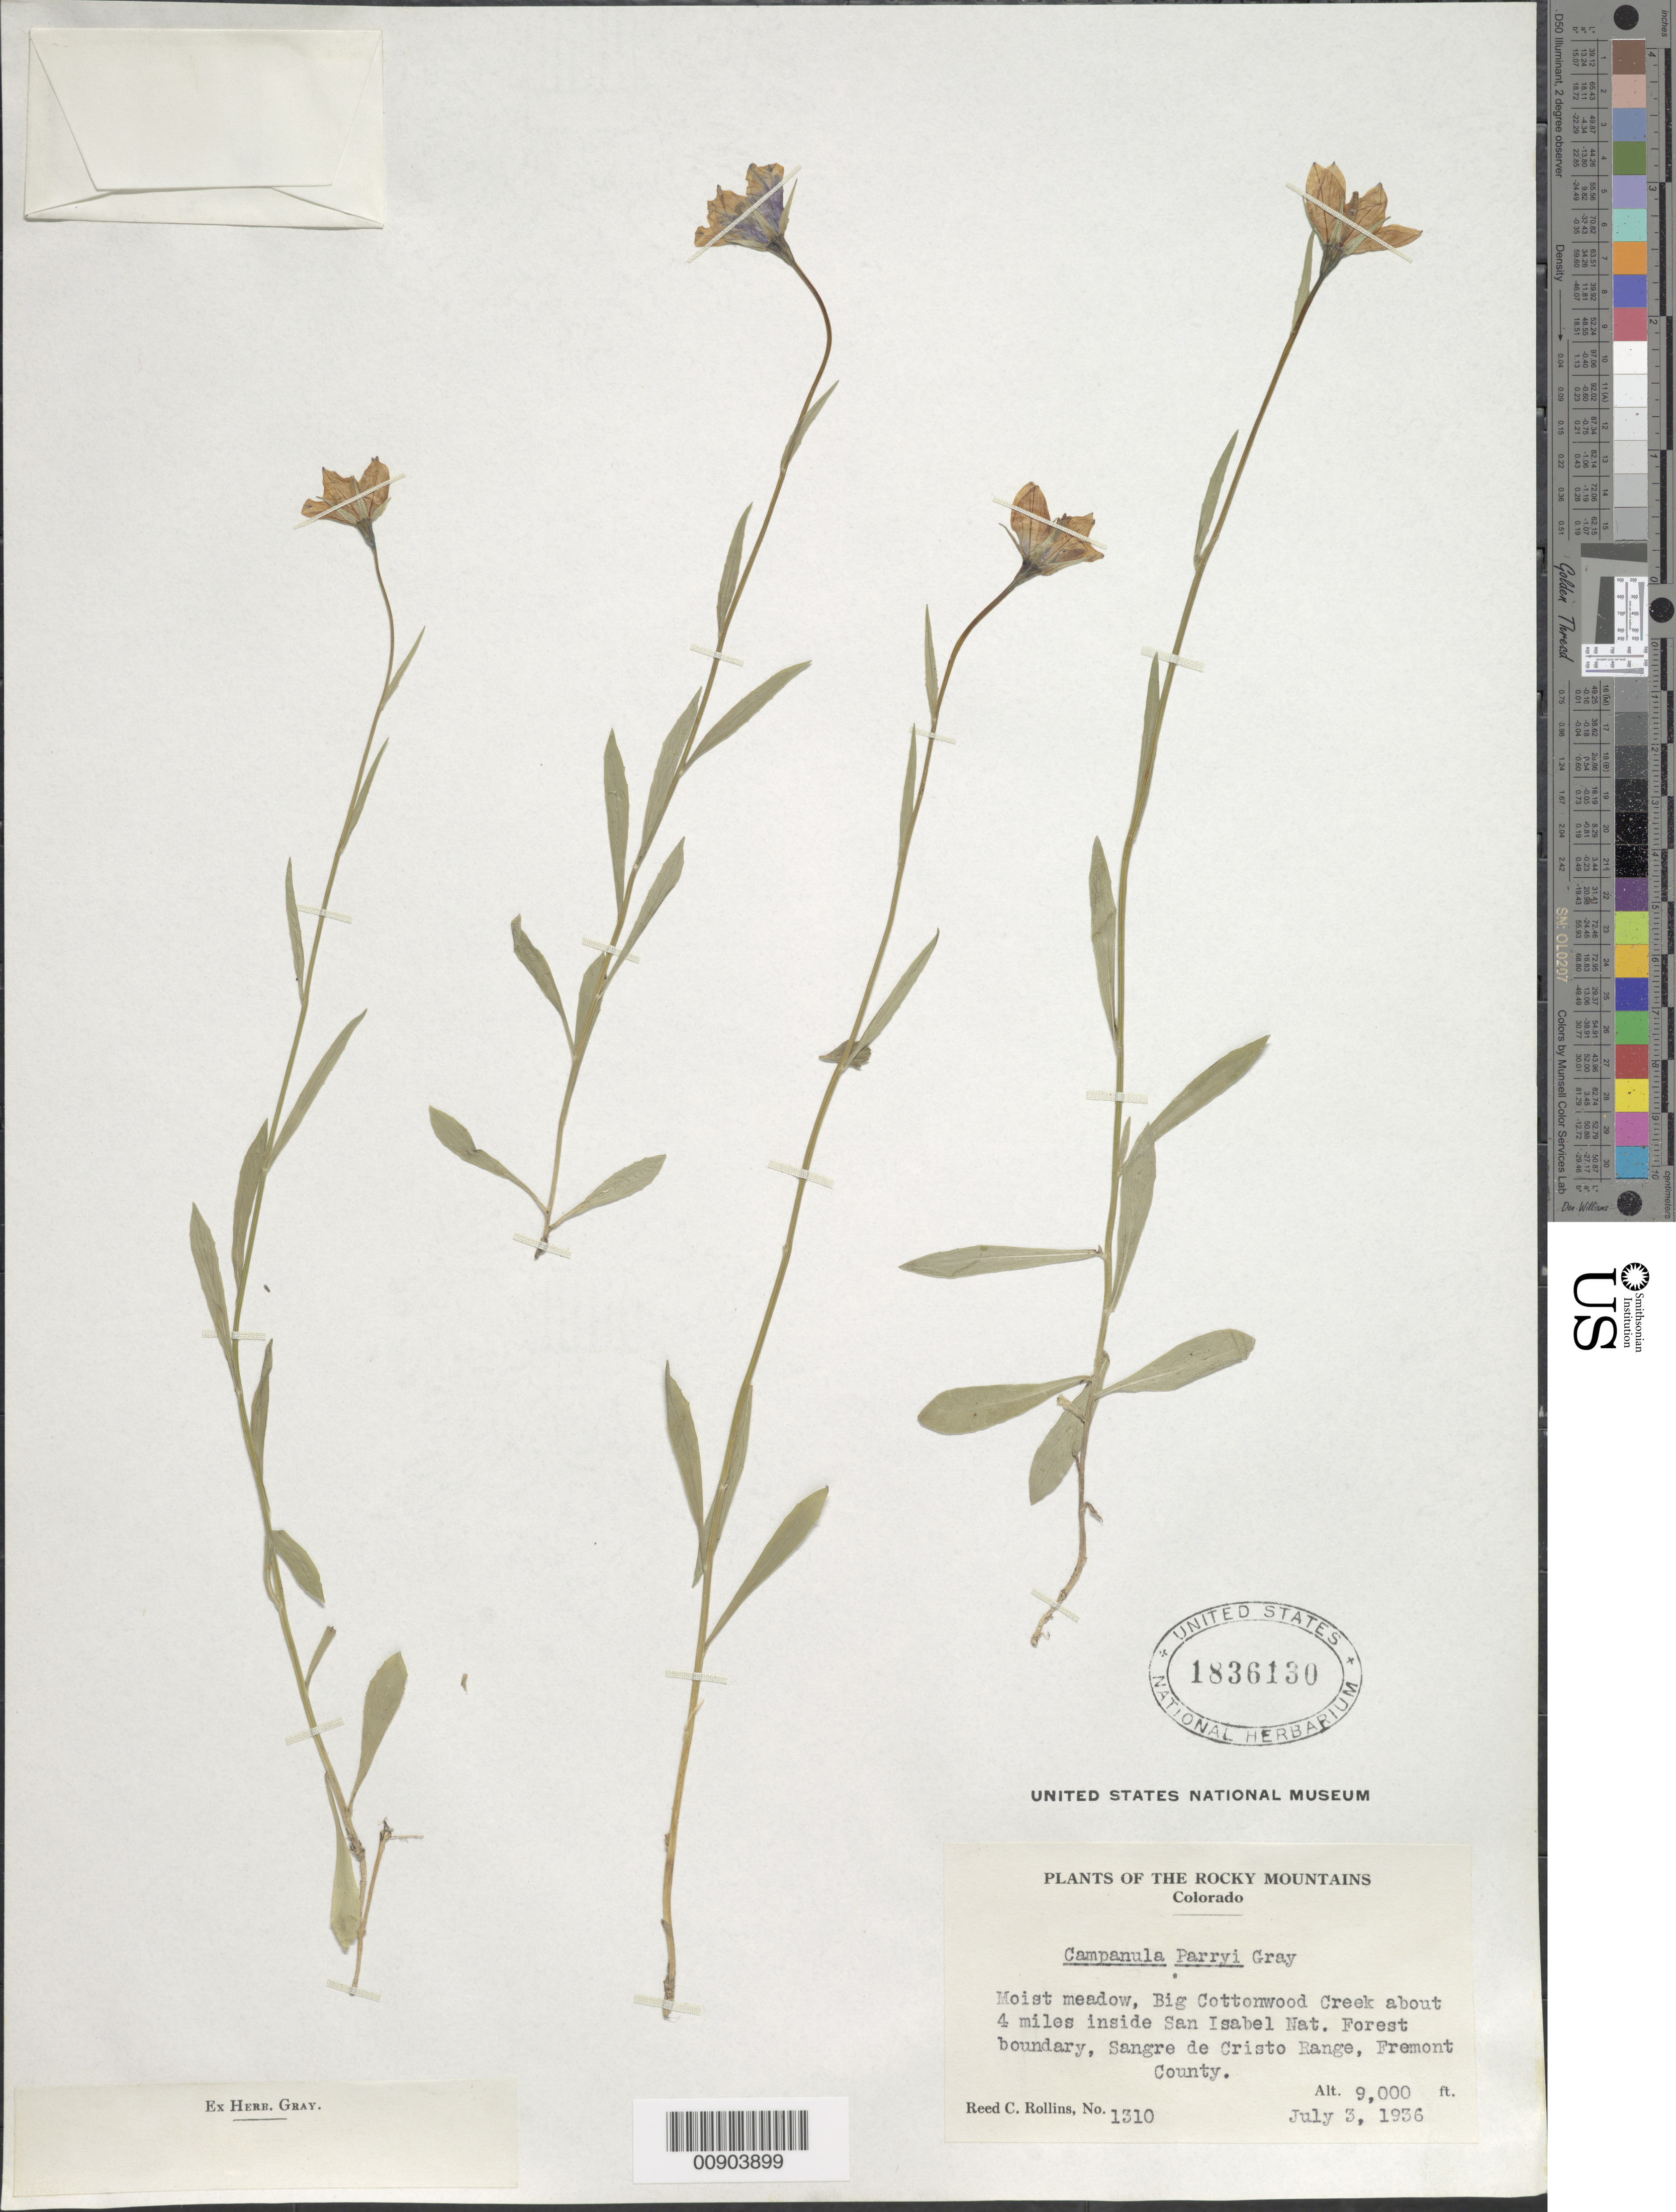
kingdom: Plantae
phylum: Tracheophyta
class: Magnoliopsida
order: Asterales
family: Campanulaceae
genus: Campanula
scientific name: Campanula planiflora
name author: Engelm.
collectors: R. C. Rollins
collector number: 1310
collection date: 1936-07-03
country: United States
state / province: Colorado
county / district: Fremont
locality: Big Cottonwood Creek about 4 miles inside San Isabel Nat. Forest boundary. Sangre de Cristo Range.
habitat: Moist meadow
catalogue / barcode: US 1836130